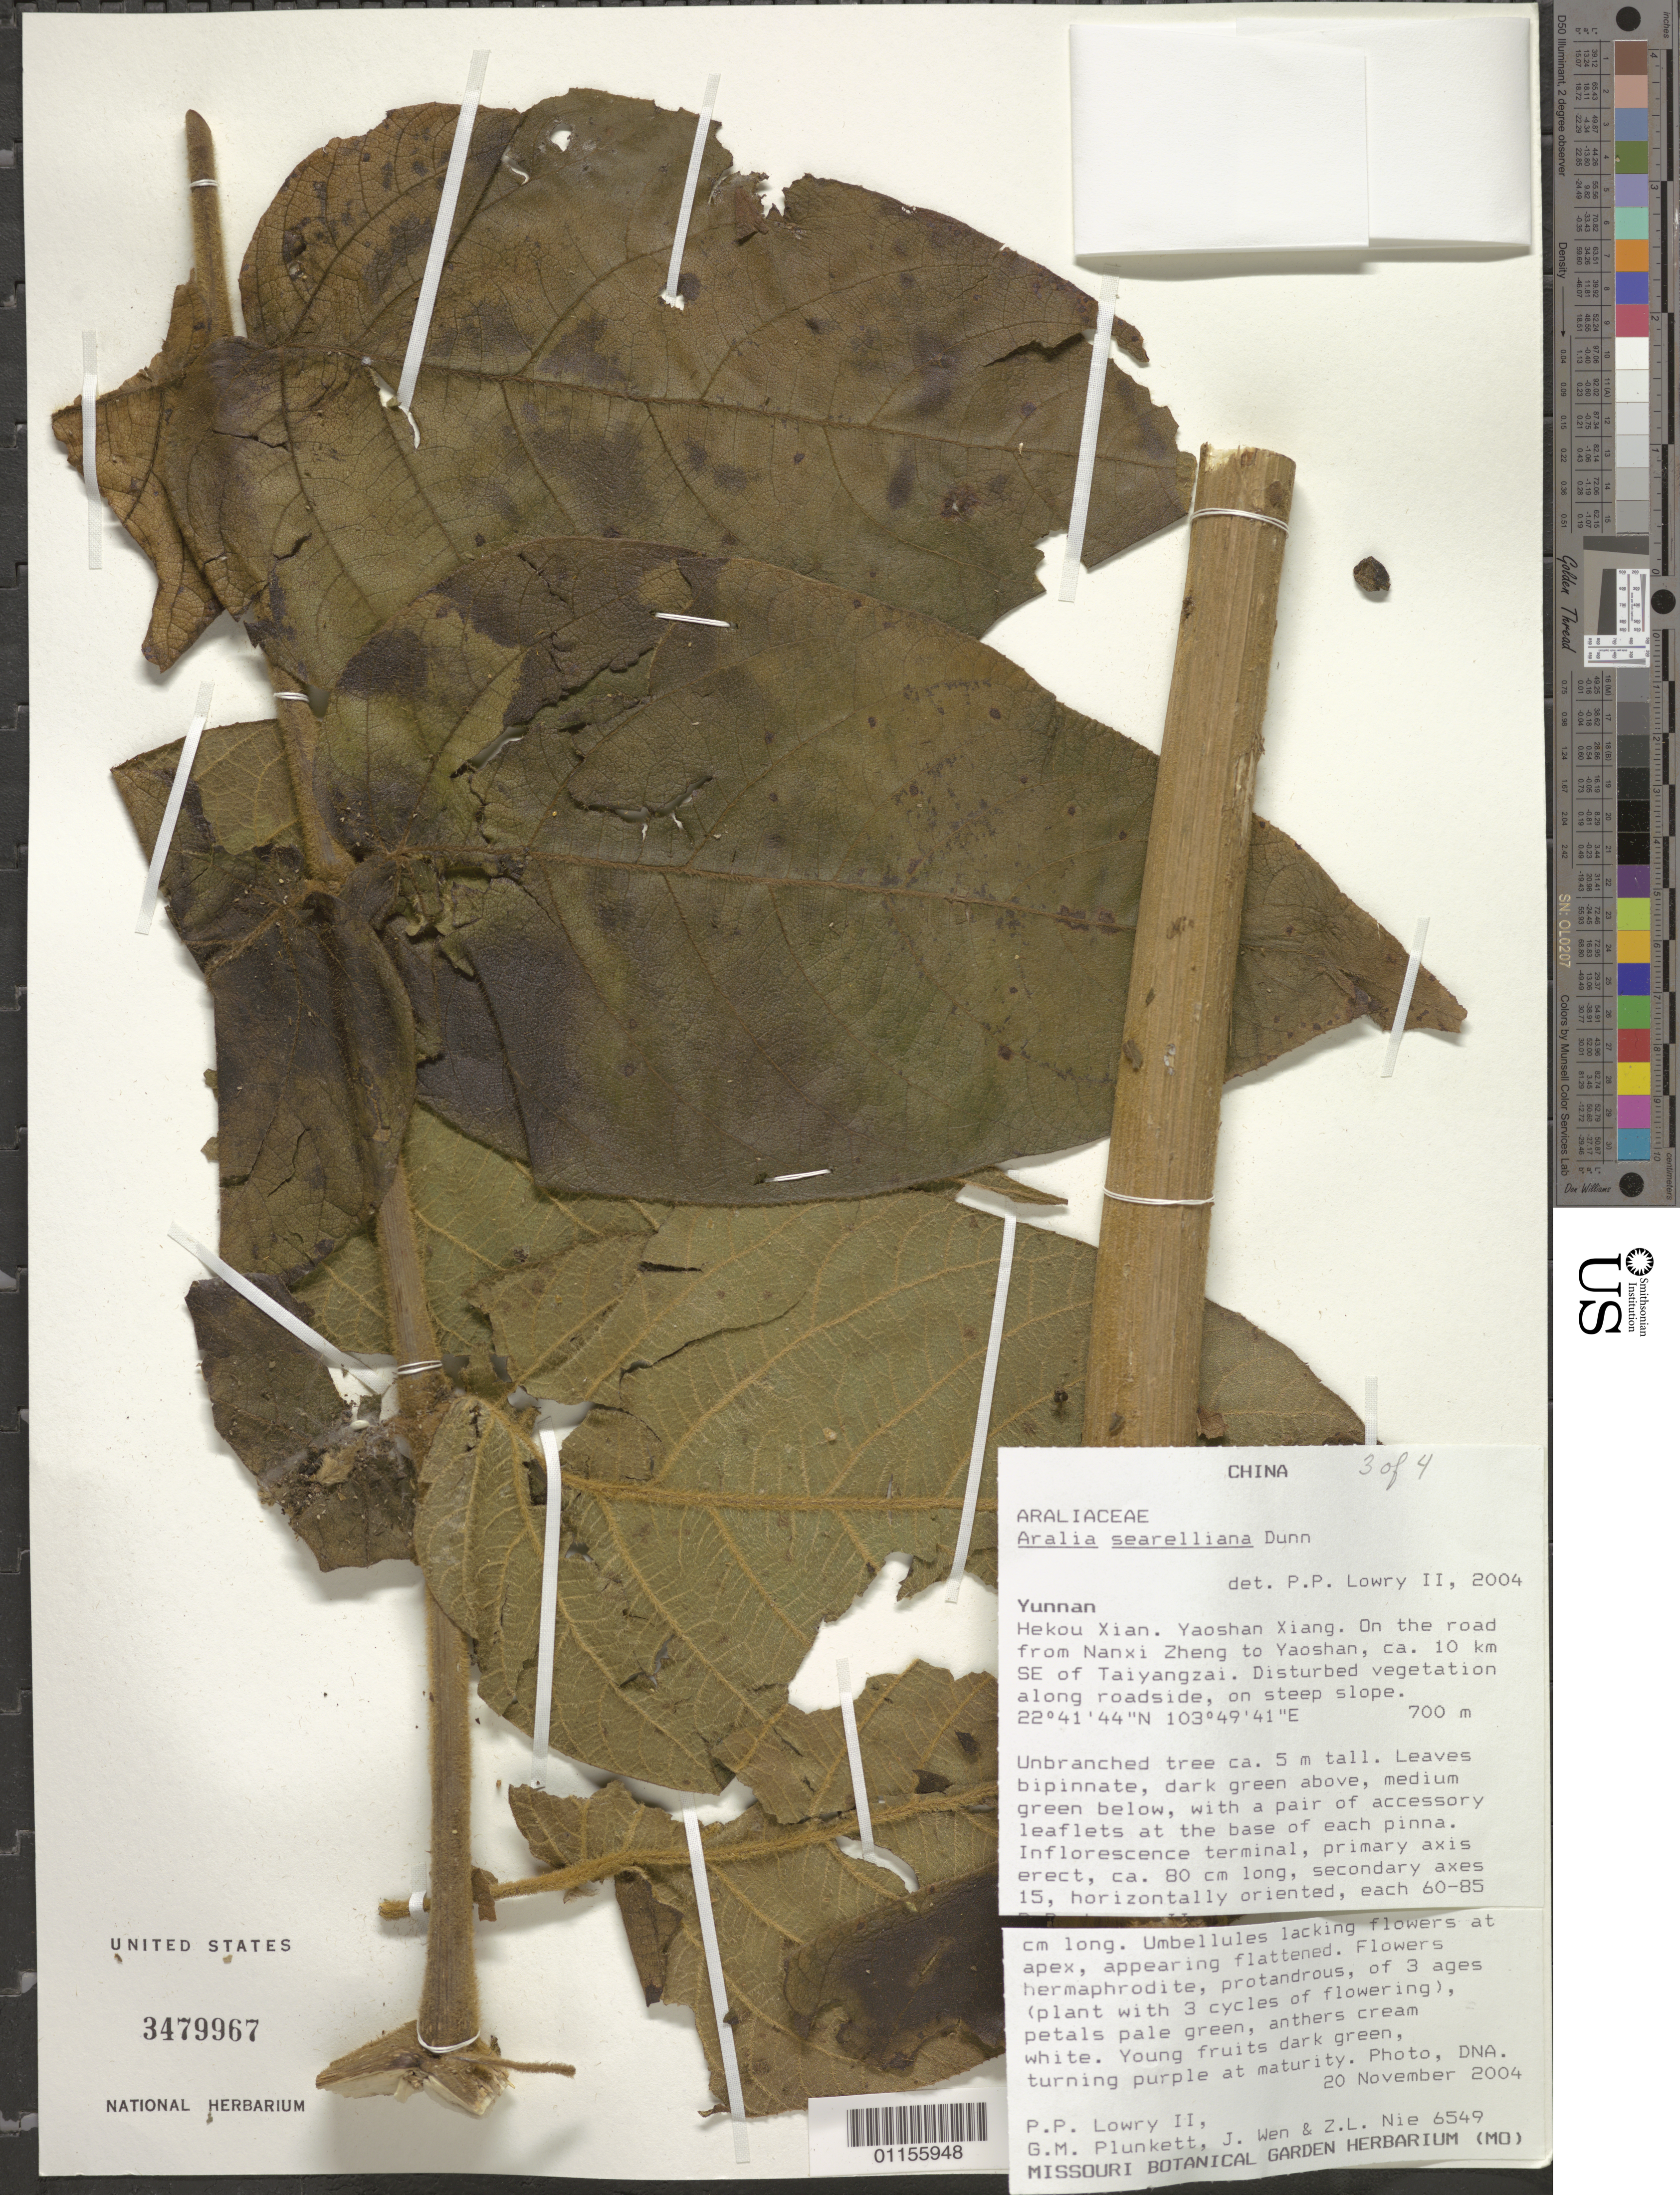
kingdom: Plantae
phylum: Tracheophyta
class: Magnoliopsida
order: Apiales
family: Araliaceae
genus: Aralia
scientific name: Aralia searelliana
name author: Dunn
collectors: P. P. Lowry, G. M. Plunkett, J. Wen & Z. Nie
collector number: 6549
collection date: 2004-11-20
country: China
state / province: Yunnan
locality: Hekou Xian. Yaoshan Xiang. On the road from Nanxi Zheng to Yaoshan, ca 10 km SE of Taiyangzai.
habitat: Unbranched tree. Disturbed vegetation along roadside, on steep slope.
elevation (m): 700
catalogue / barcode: US 3479967